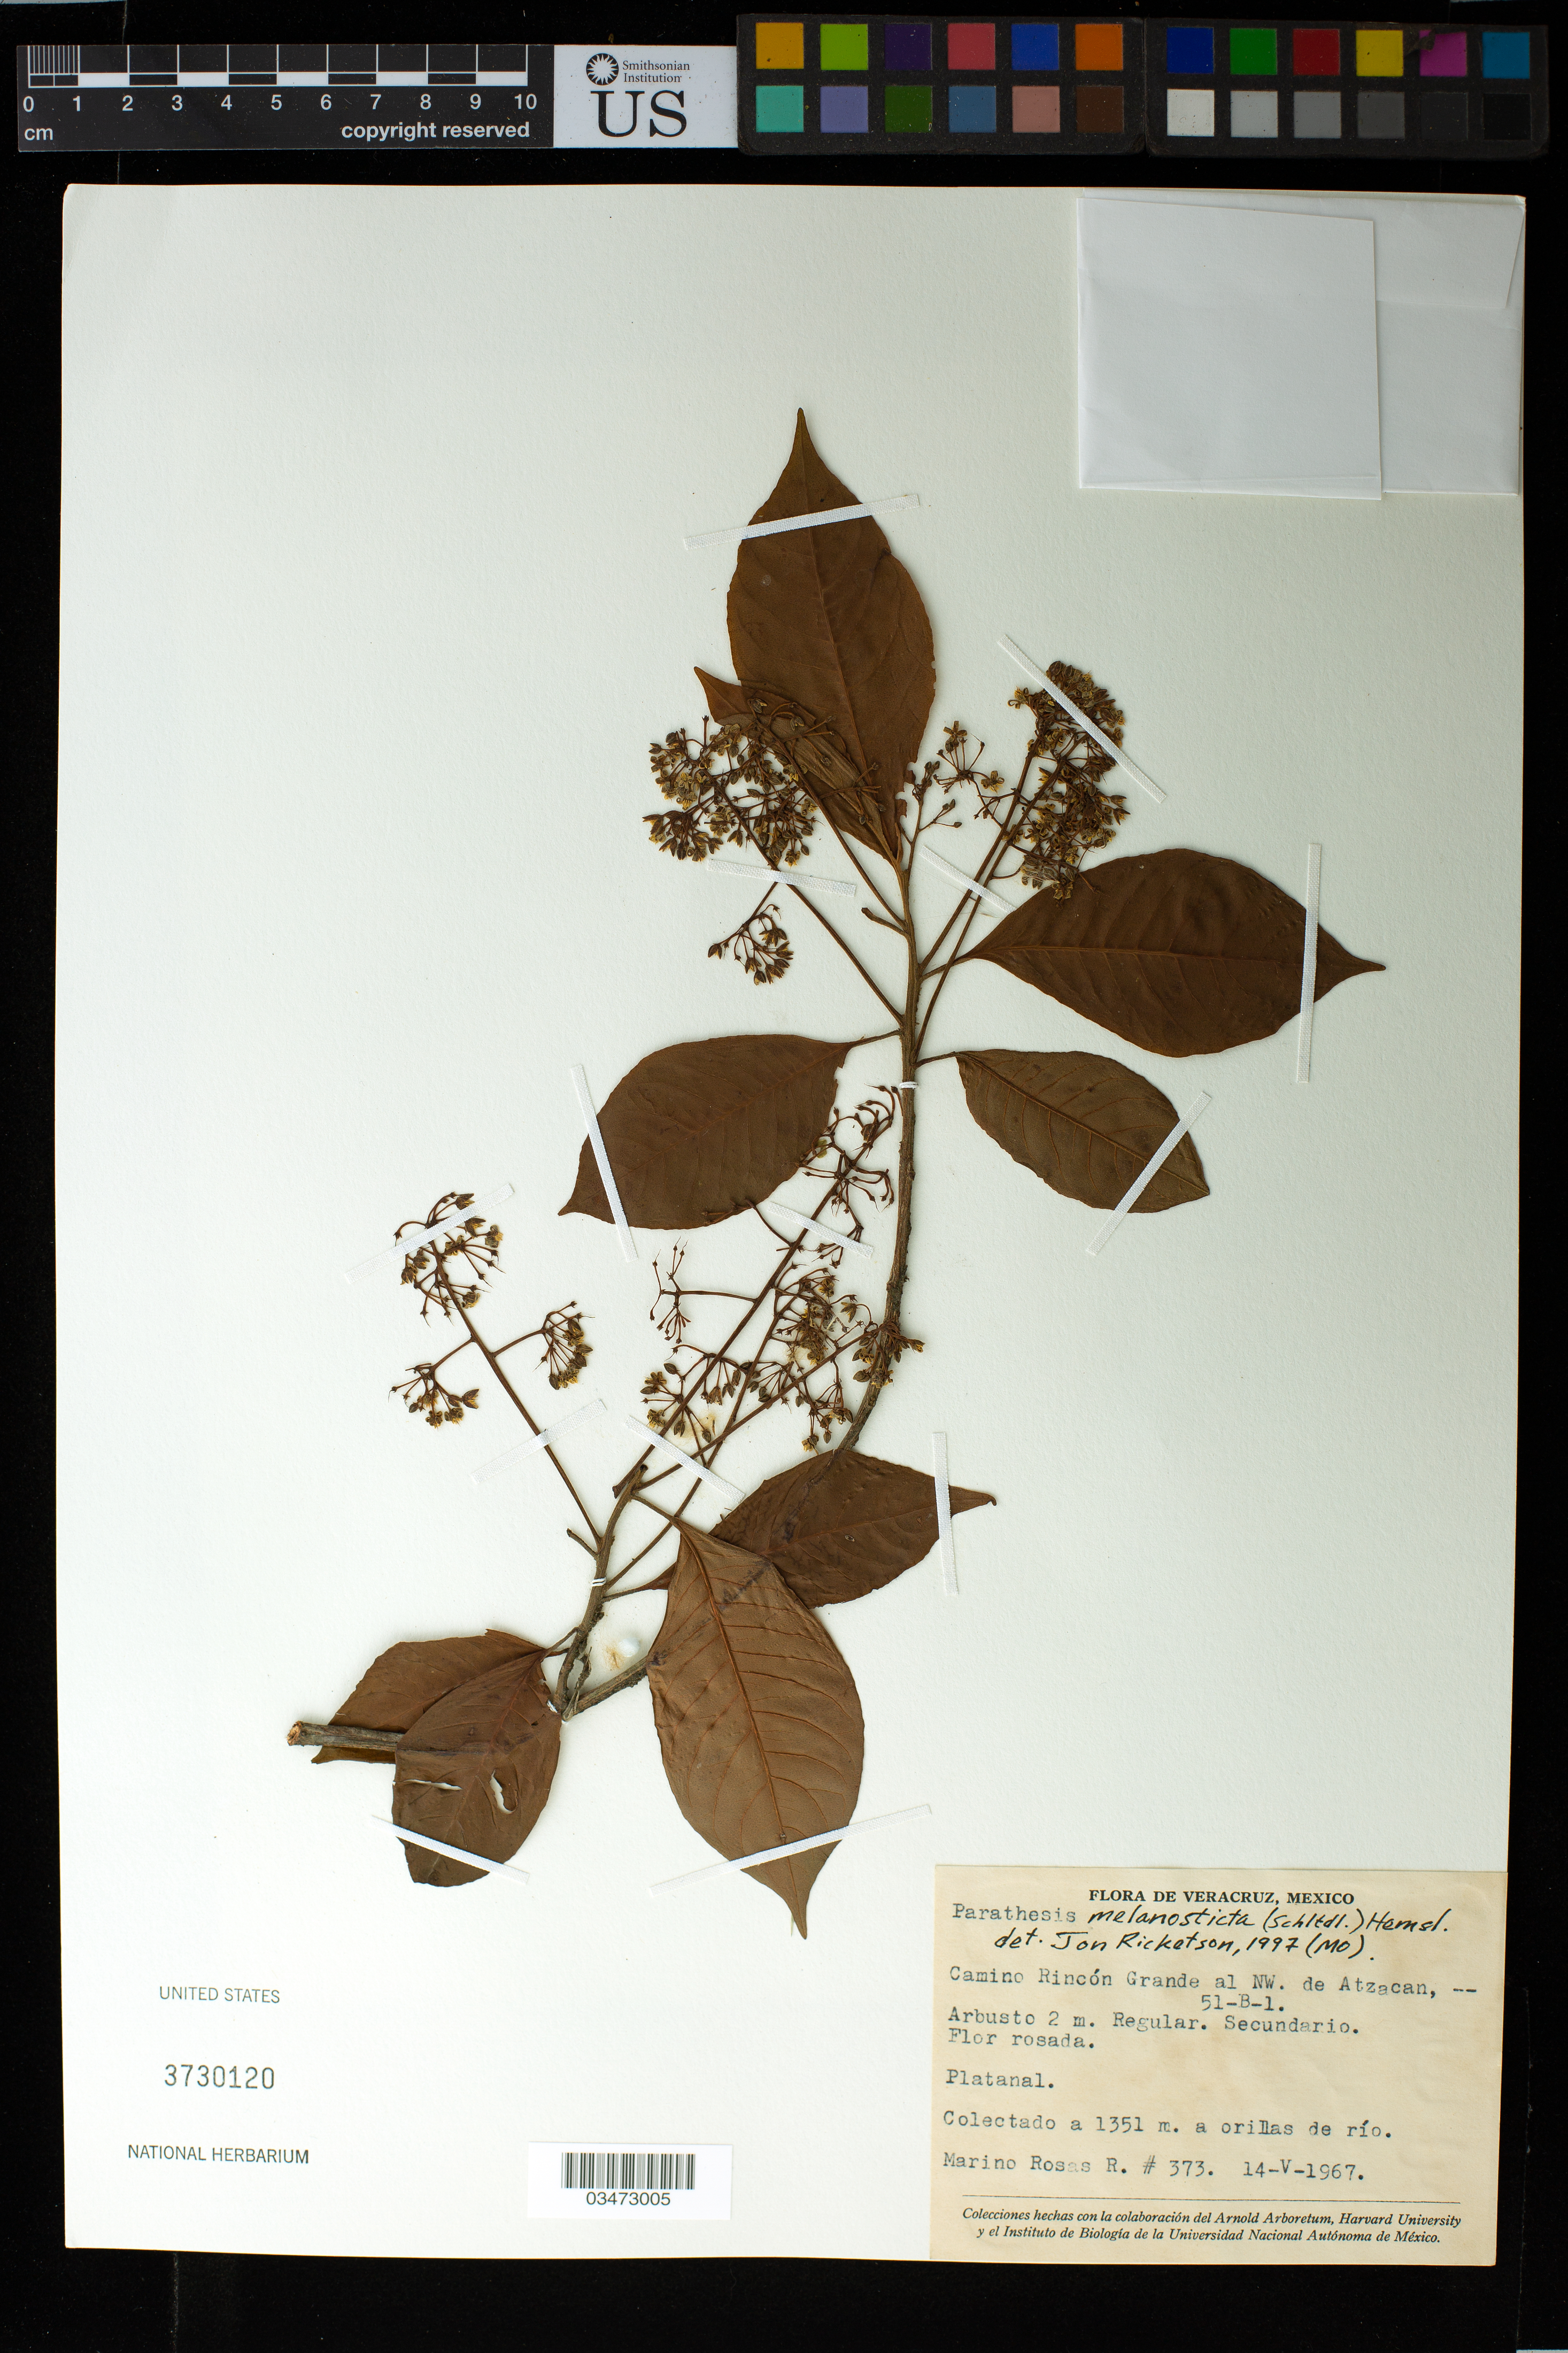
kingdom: Plantae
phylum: Tracheophyta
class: Magnoliopsida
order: Ericales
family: Primulaceae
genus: Parathesis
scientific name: Parathesis melanosticta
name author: (Schltdl.) Hemsl.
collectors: M. Rosas R.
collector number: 373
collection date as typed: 14 May 1967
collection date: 1967-05-14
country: Mexico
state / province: Veracruz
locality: Road between atzacan and rincon grande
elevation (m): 1350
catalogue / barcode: US 3730120